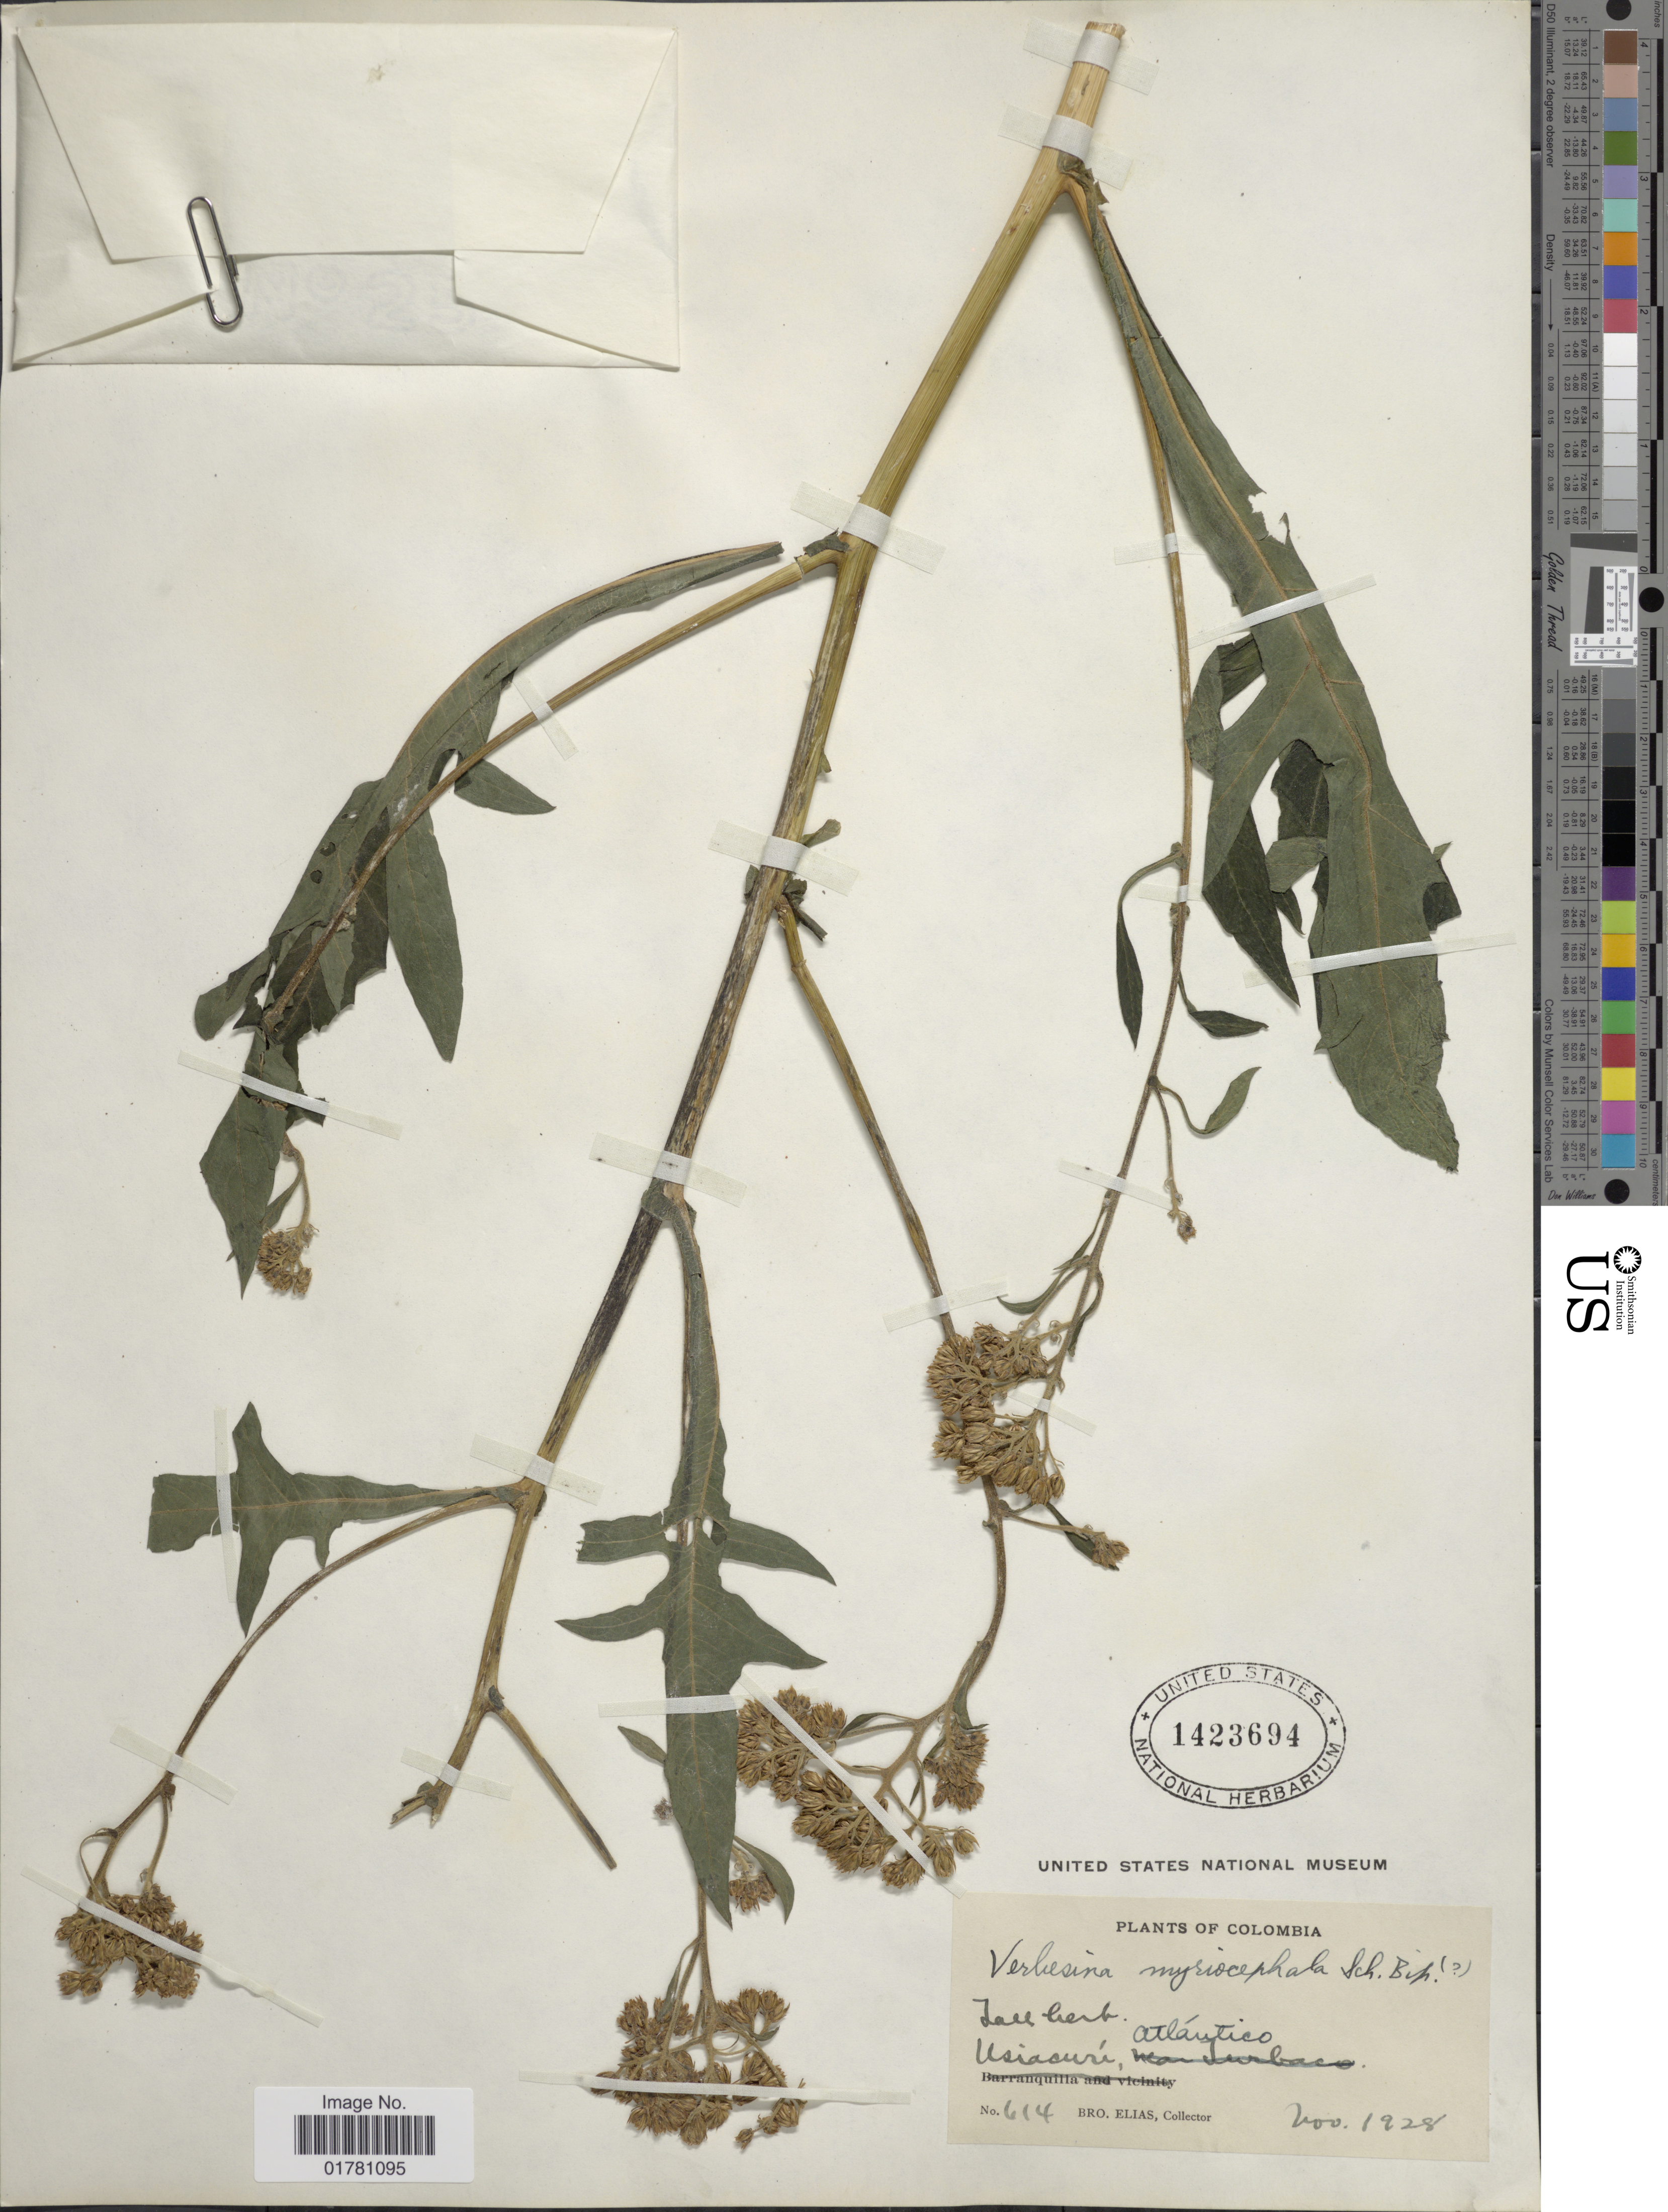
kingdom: Plantae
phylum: Tracheophyta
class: Magnoliopsida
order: Asterales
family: Asteraceae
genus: Verbesina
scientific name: Verbesina myriocephala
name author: Sch. Bip. ex Klatt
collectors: Bro. Elias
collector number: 614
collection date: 1928-11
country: Colombia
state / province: Atlántico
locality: Usiacurí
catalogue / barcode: US 1423694